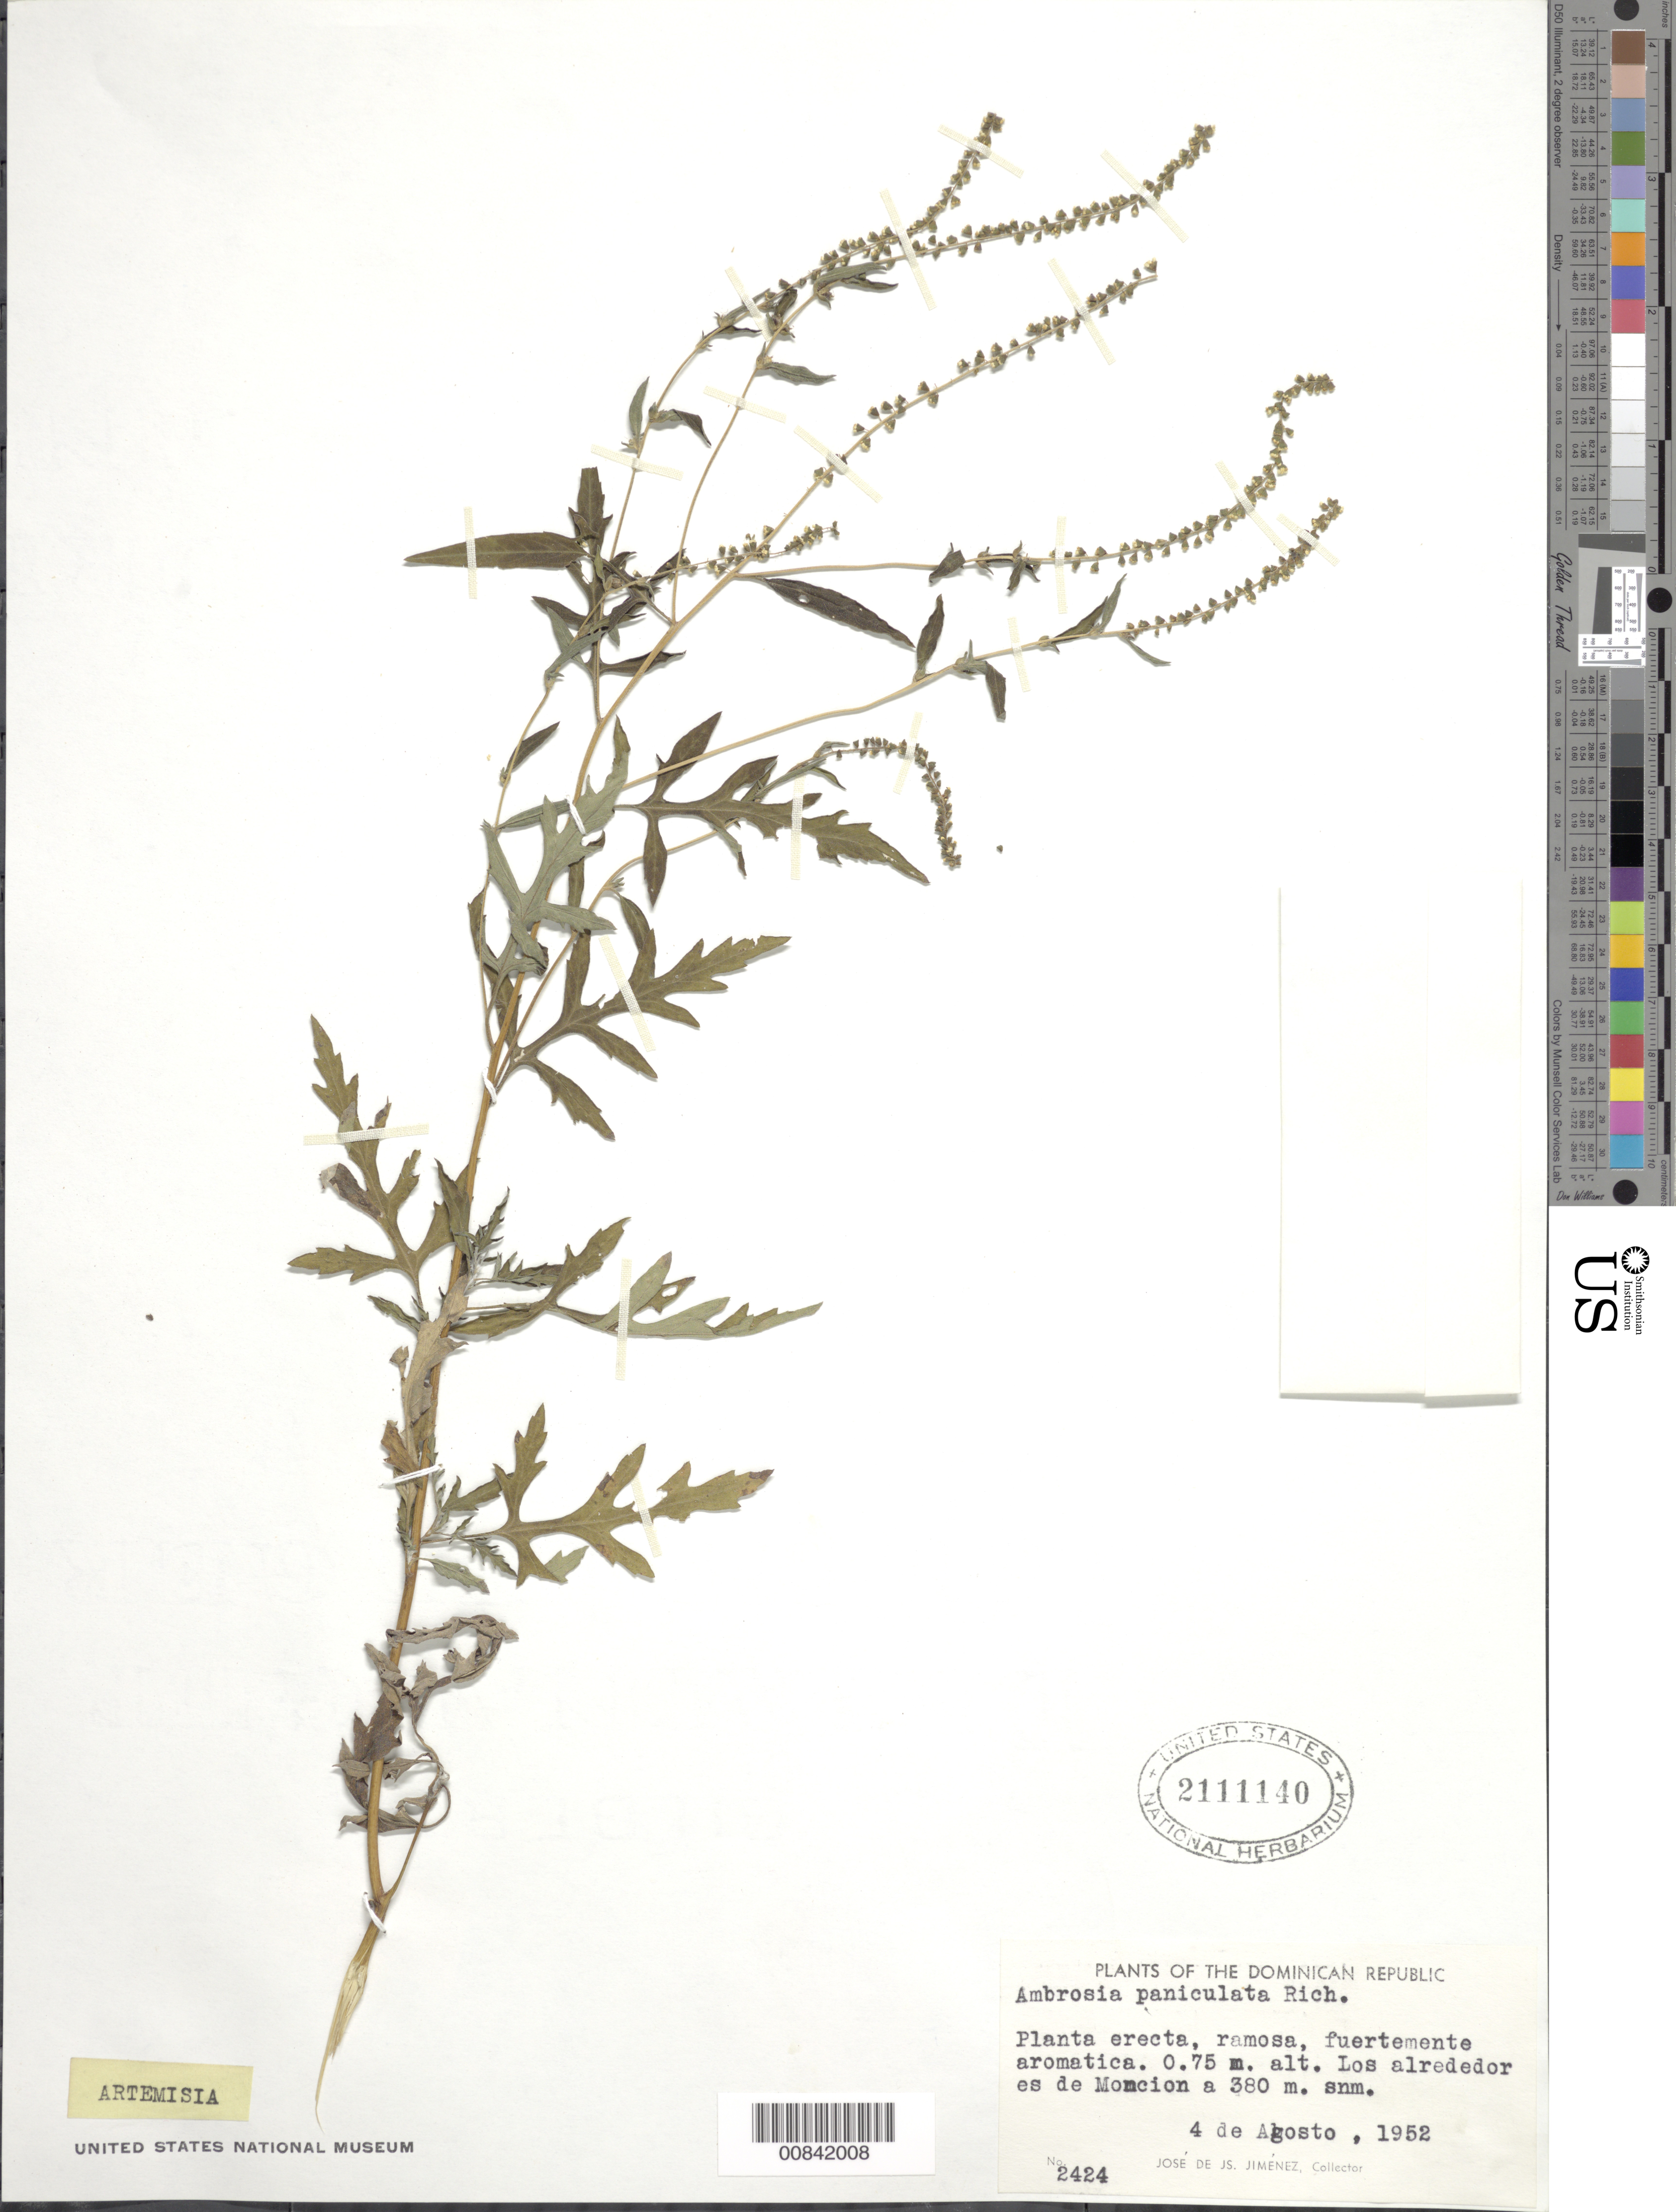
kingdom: Plantae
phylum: Tracheophyta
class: Magnoliopsida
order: Asterales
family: Asteraceae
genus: Ambrosia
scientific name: Ambrosia paniculata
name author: Michx.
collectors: J. J. Jiménez Almonte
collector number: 2424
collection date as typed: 04 Aug 1952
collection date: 1952-08-04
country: Dominican Republic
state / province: Monte Cristi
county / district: Monción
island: Hispaniola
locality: Los alrededores de Moncion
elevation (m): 380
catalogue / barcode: US 2111140